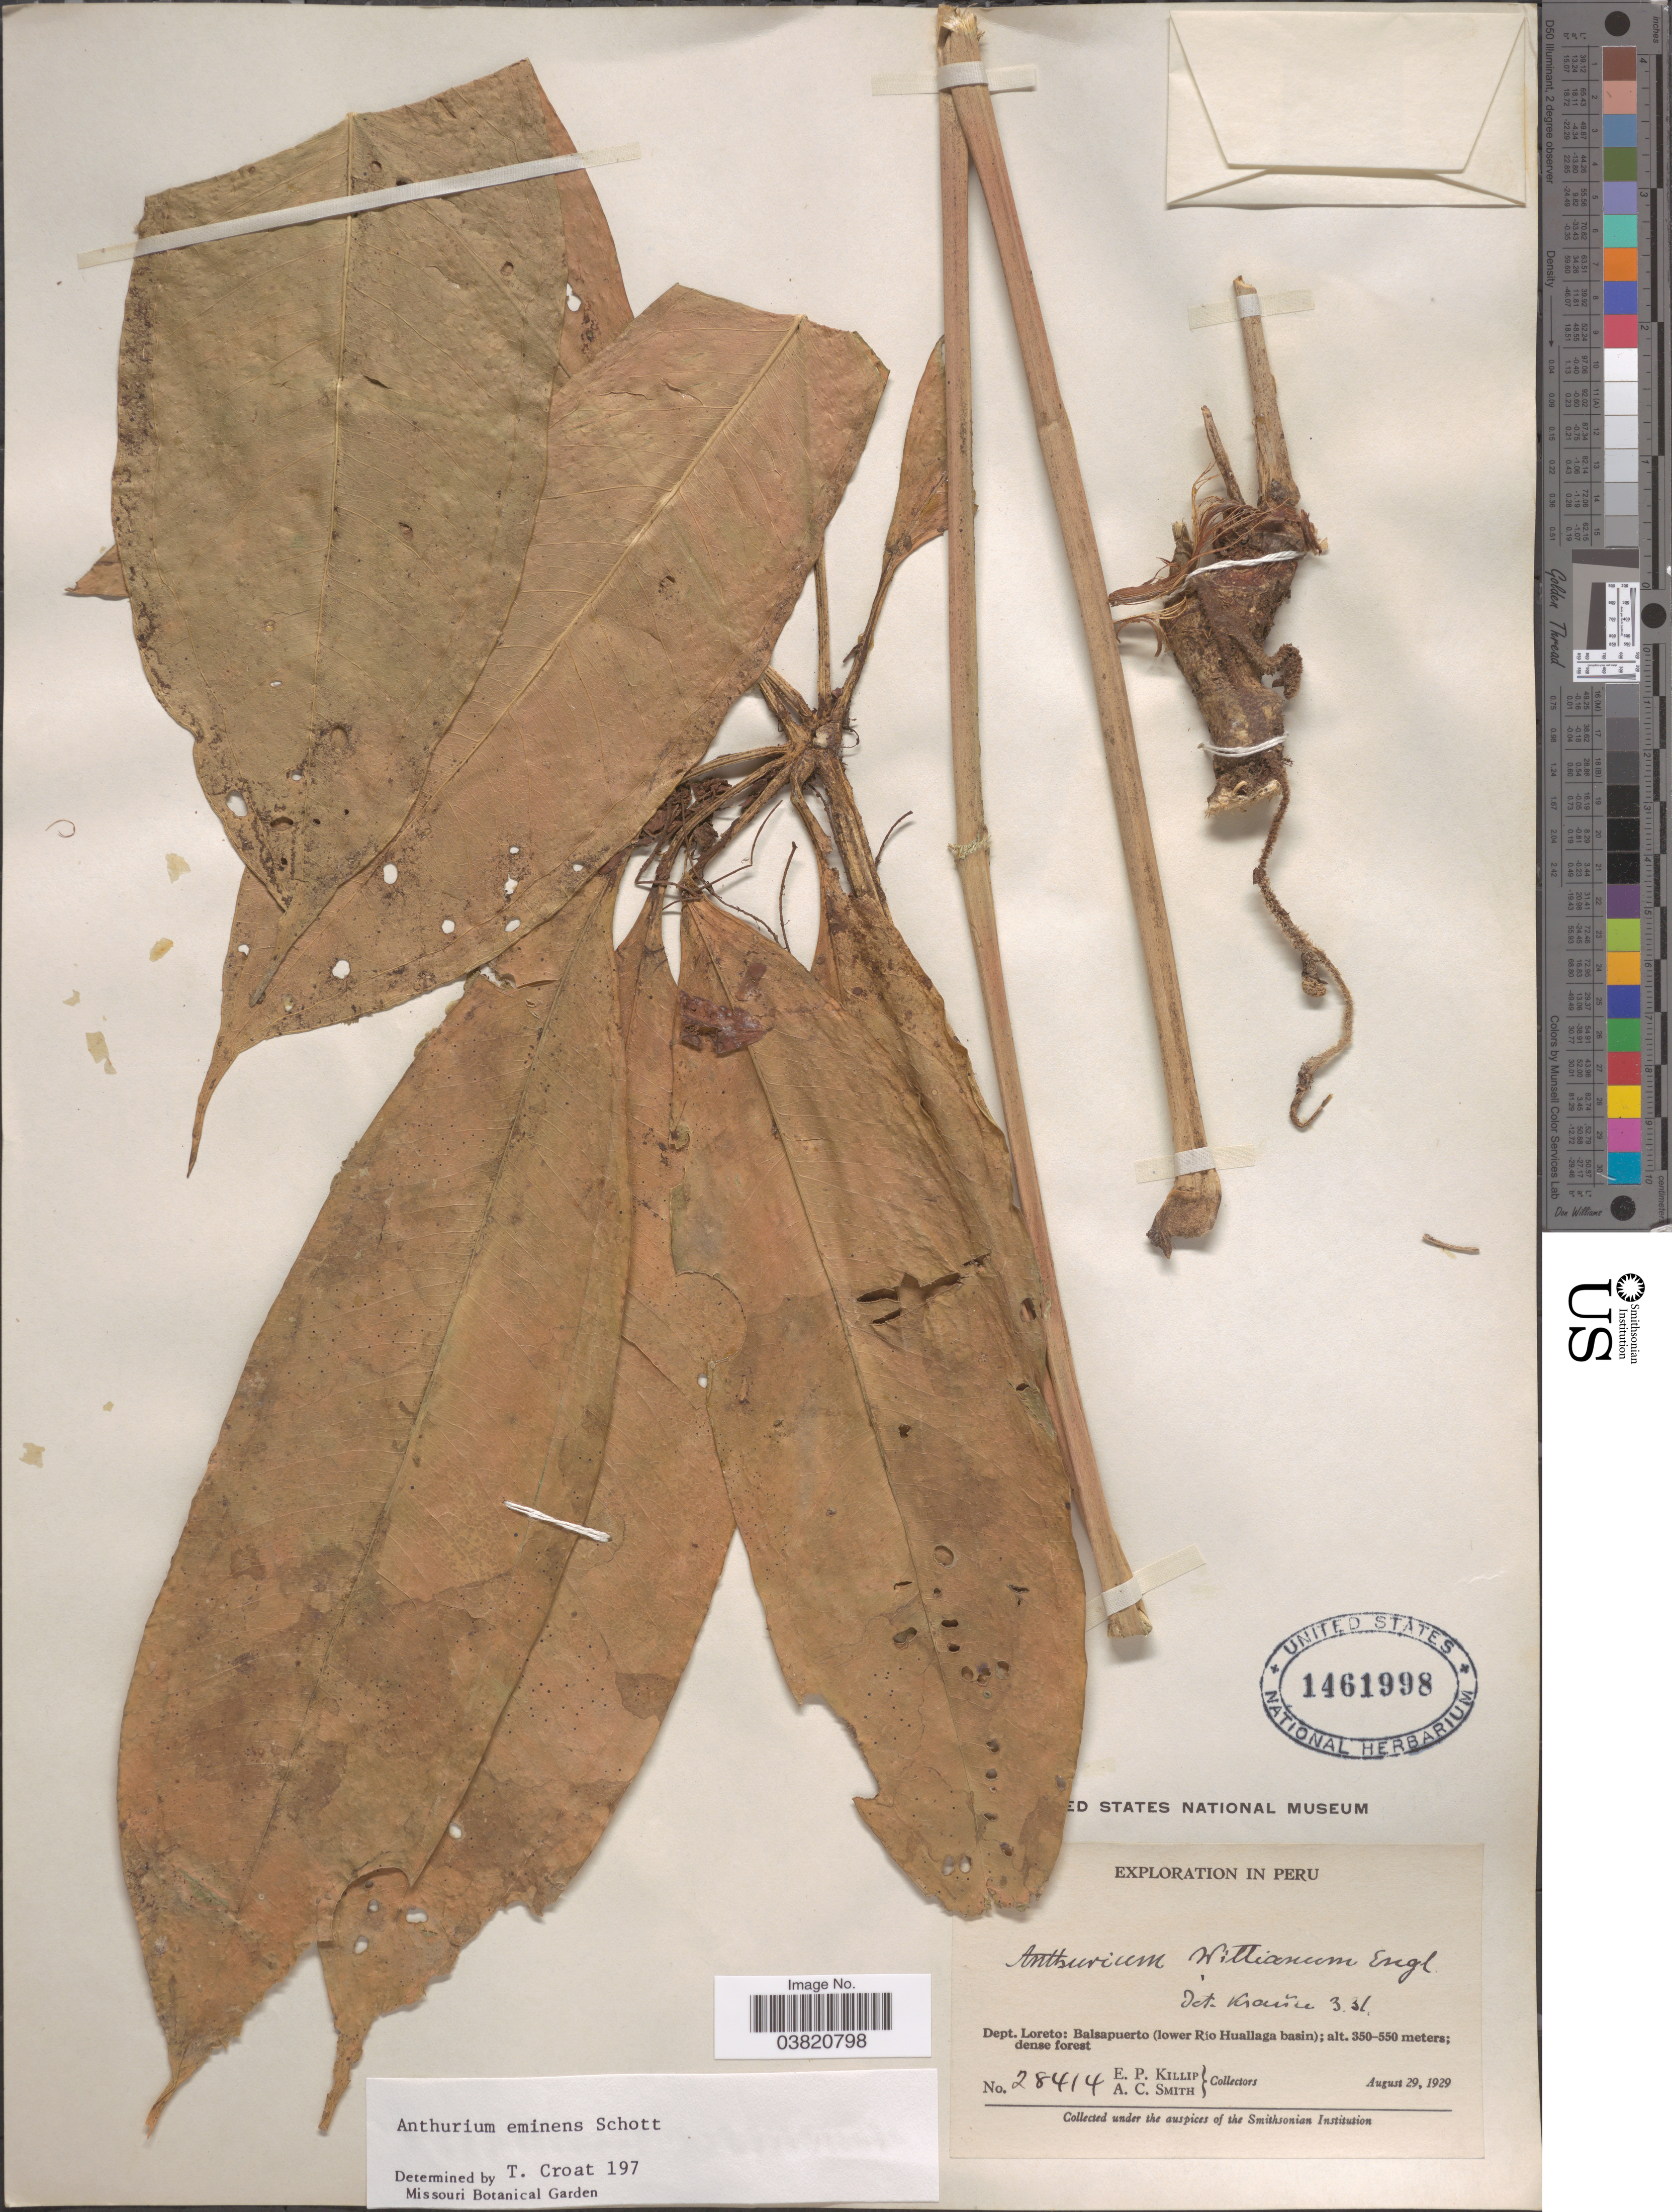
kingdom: Plantae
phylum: Tracheophyta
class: Liliopsida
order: Alismatales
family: Araceae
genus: Anthurium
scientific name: Anthurium eminens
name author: Schott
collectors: E. P. Killip & A. C. Smith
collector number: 28414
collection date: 1929-08-29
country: Peru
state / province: Loreto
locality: Dept. Loreto: Balsapuerto (lower Río Huallaga basin).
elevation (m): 350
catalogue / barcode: US 1461998